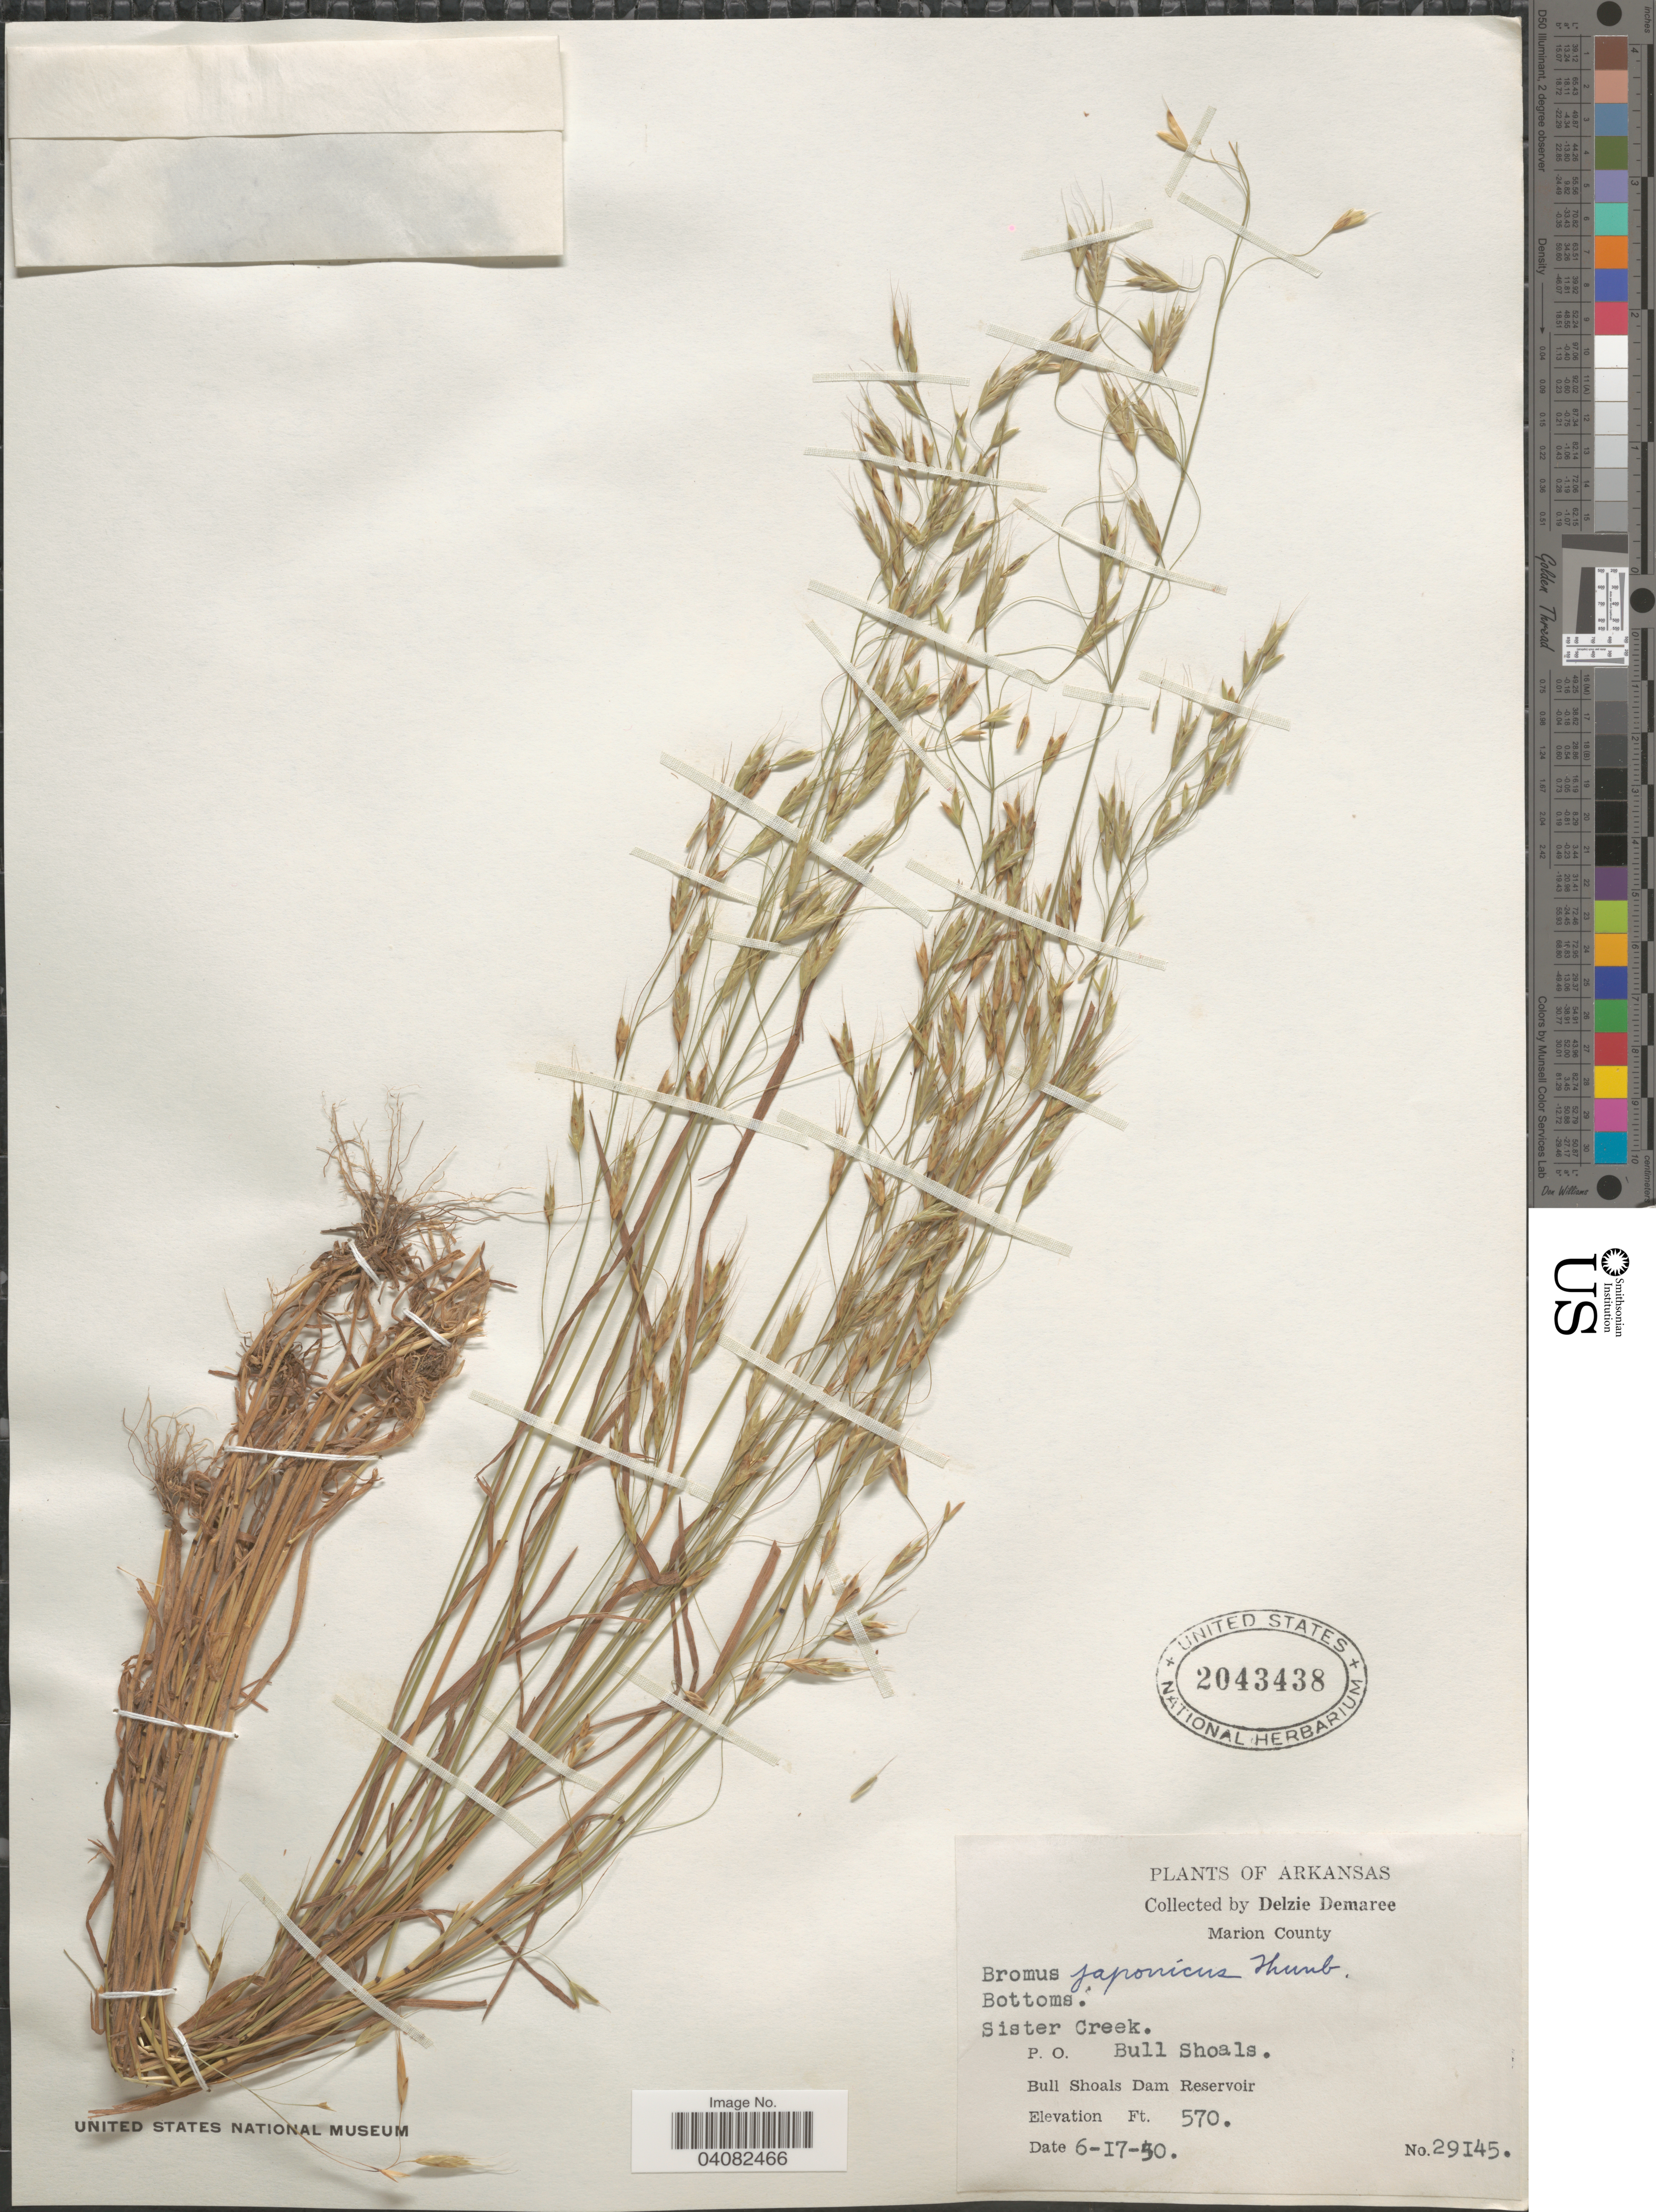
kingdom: Plantae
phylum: Tracheophyta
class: Liliopsida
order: Poales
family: Poaceae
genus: Bromus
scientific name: Bromus japonicus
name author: Houtt.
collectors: D. Demaree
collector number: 29145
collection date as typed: Transcribed d/m/y: 17/6/50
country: United States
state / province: Arkansas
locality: Marion County. Bottoms. Sister Creek. P.O. Bull Shoals. Bull Shoals Dam Reservoir.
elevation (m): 174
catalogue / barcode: US 2043438